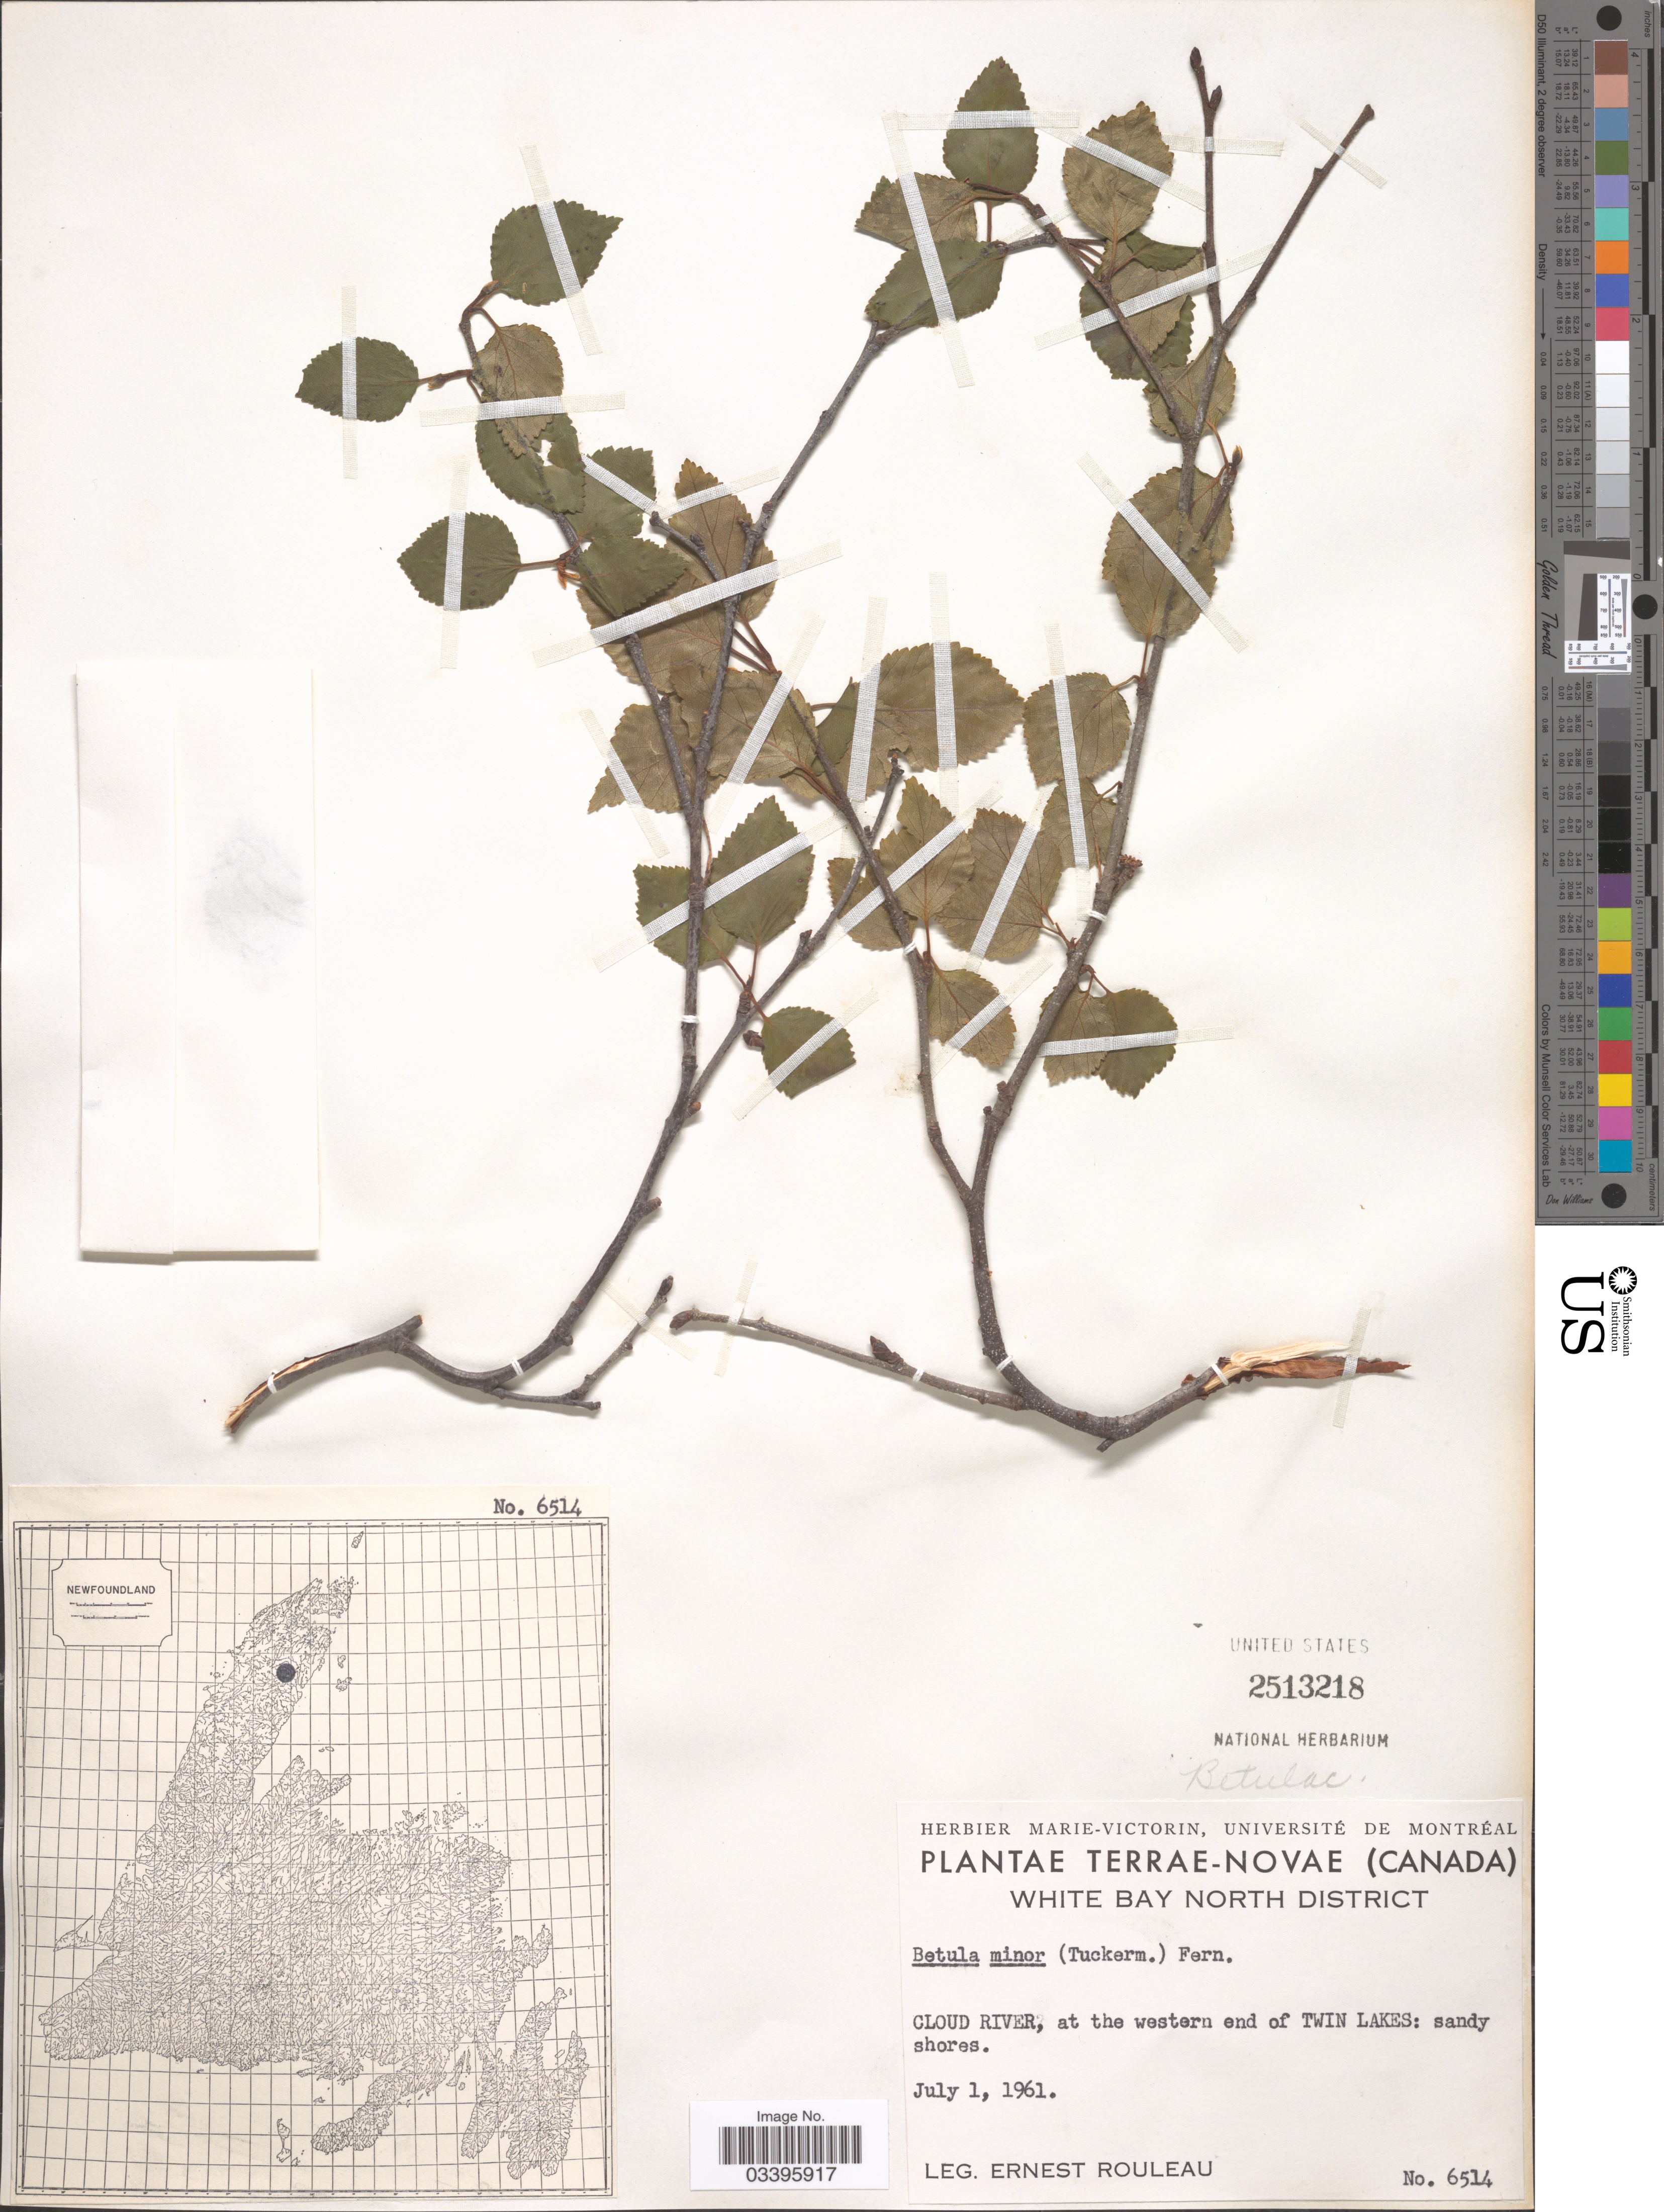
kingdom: Plantae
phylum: Tracheophyta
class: Magnoliopsida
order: Fagales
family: Betulaceae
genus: Betula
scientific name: Betula minor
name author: (Tuck.) Fernald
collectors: J. Rouleau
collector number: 6514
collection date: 1961-07-01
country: Canada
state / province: Newfoundland and Labrador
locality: Terrae-Novae. White Bay North District. Cloud River, at the western end of Twin Lakes.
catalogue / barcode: US 2513218